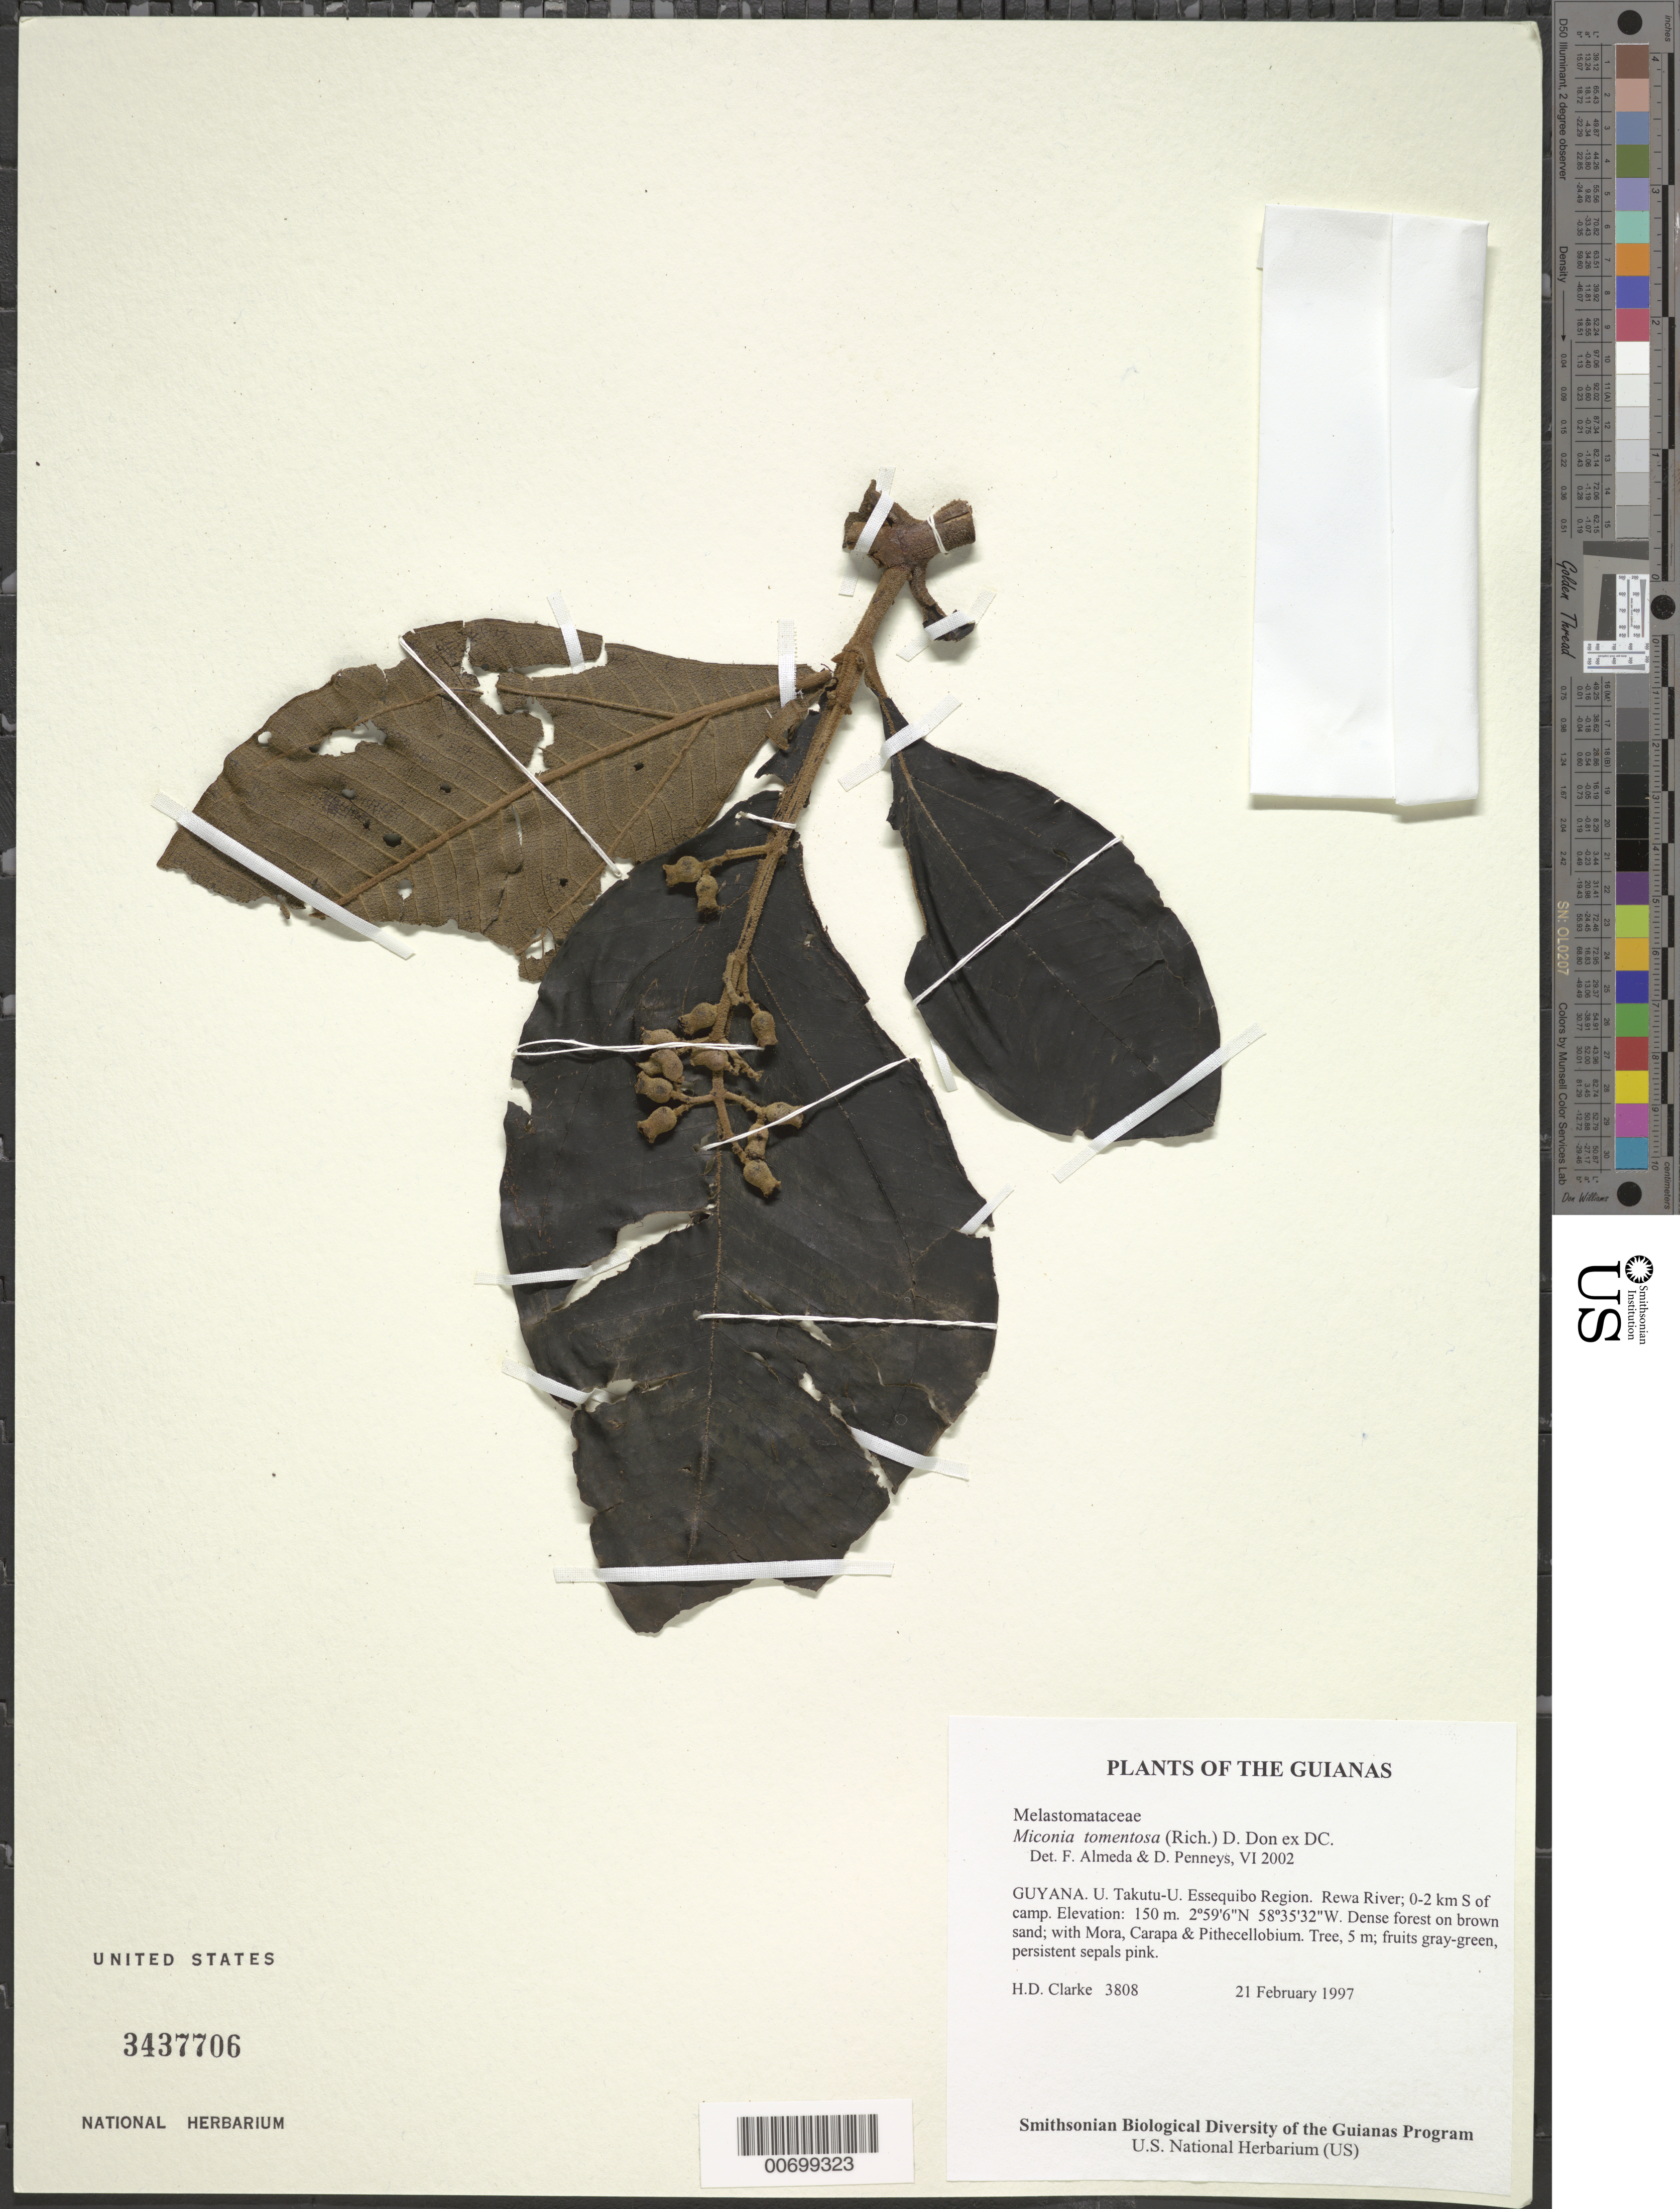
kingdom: Plantae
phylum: Tracheophyta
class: Magnoliopsida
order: Myrtales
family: Melastomataceae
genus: Miconia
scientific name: Miconia tomentosa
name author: (Rich.) D. Don ex DC.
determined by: Almeda, F.; Penneys, D. S.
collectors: H. D. Clarke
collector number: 3808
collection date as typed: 21 February 1997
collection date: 1997-02-21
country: Guyana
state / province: U. Takutu-U. Essequibo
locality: Rewa River; 0-2 km S of camp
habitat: Dense forest on brown sand; with Mora, Carapa & Pithecellobium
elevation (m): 150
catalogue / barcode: US 3437706